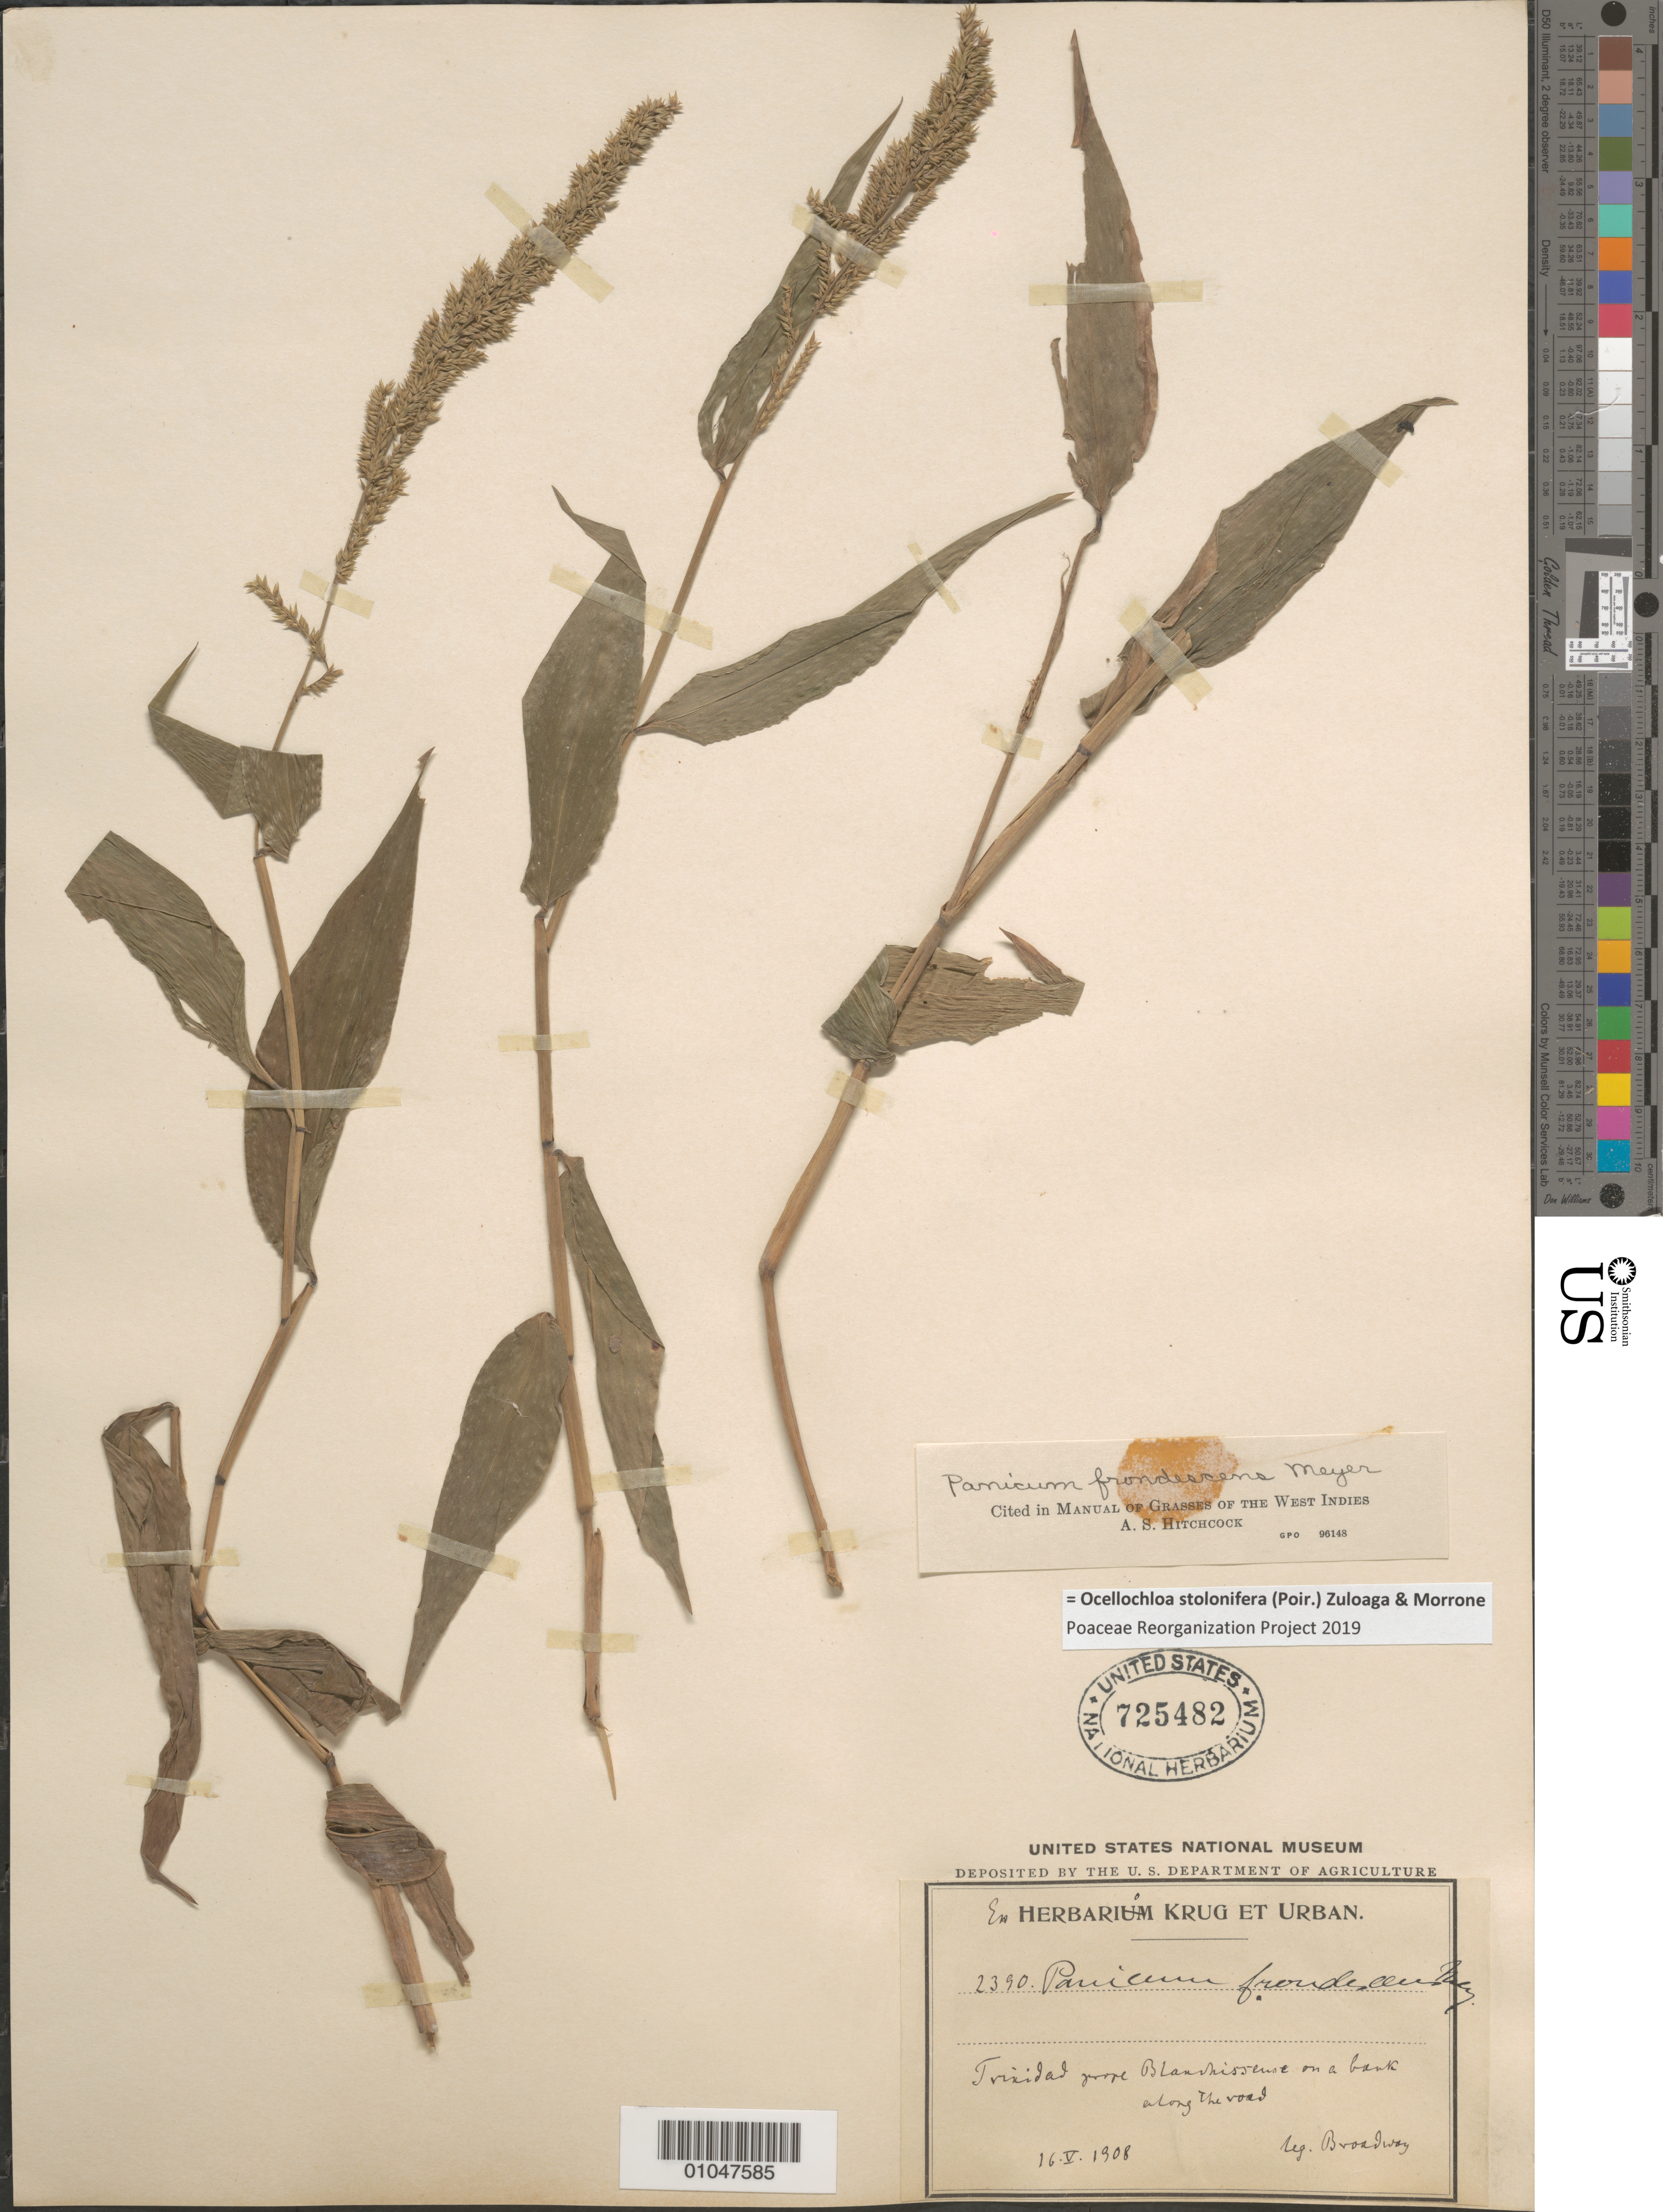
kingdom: Plantae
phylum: Tracheophyta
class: Liliopsida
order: Poales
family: Poaceae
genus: Panicum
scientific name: Panicum frondescens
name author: G. Mey.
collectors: W. E. Broadway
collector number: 2390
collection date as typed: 16 Mar 1908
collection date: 1908-03-16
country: Trinidad and Tobago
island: Trinidad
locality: Trinidad gorge Blanchisseuse on a bank along the road.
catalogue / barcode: US 725482